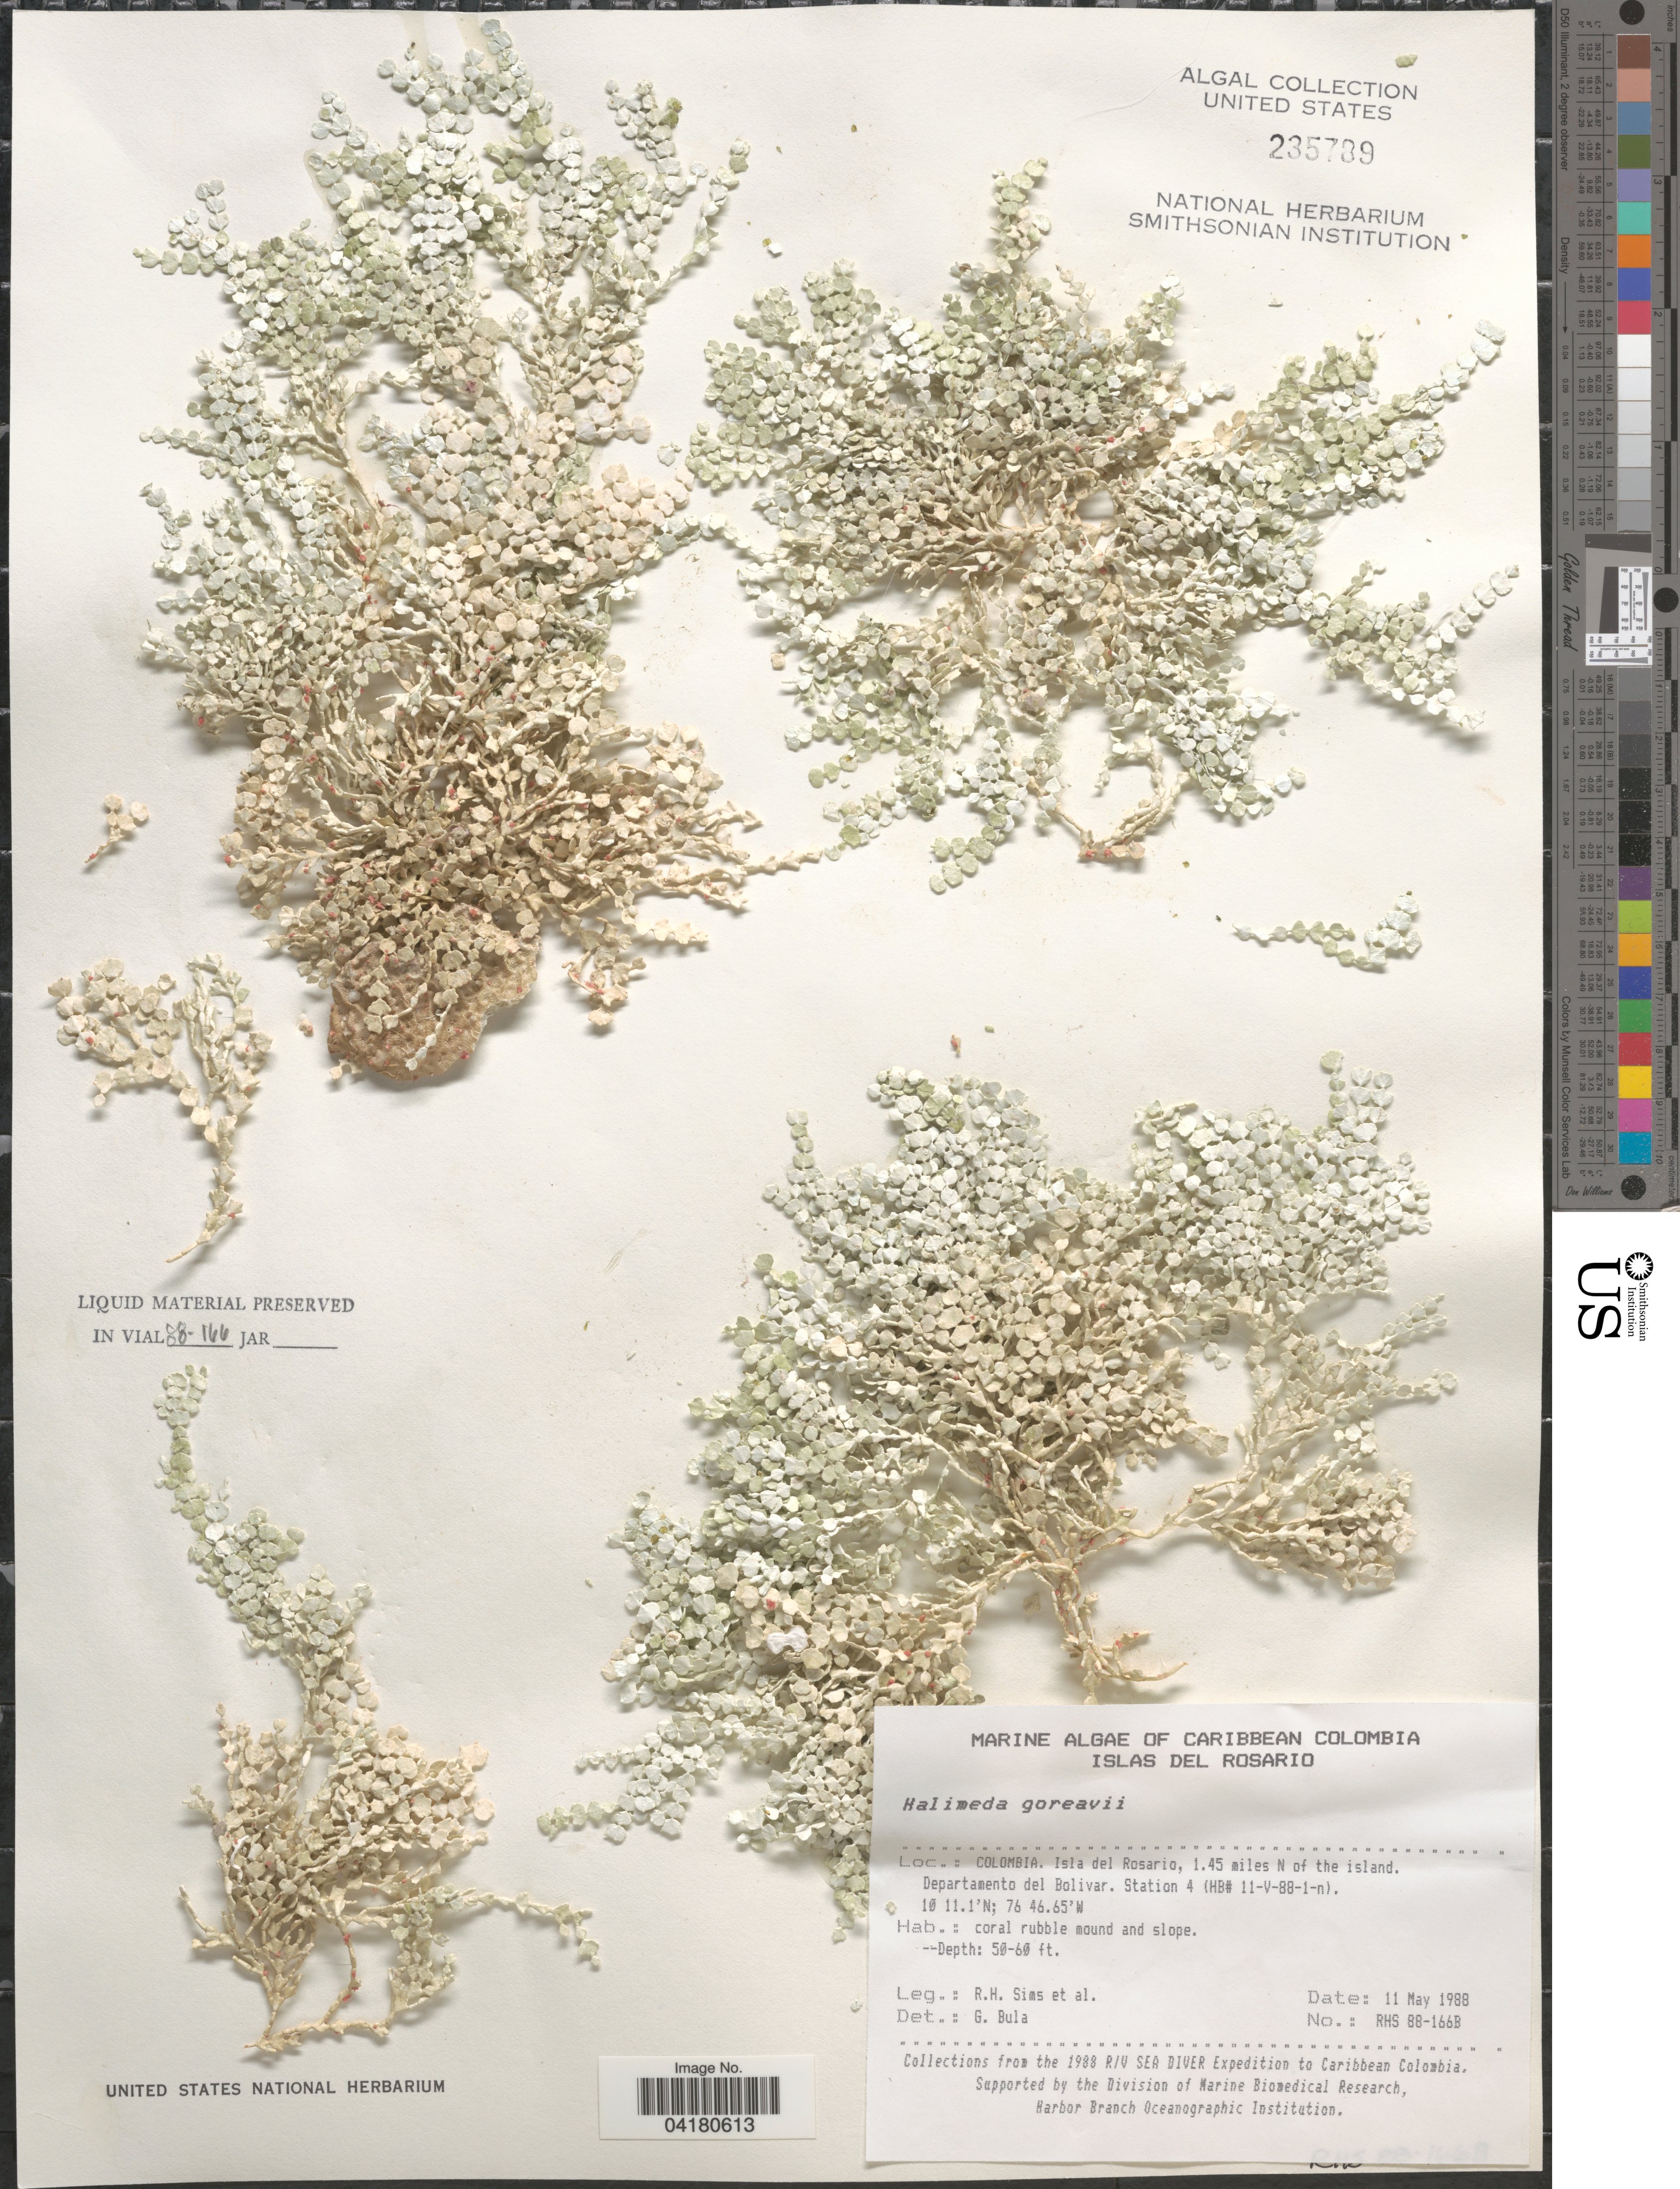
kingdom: Plantae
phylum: Chlorophyta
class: Ulvophyceae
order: Bryopsidales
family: Halimedaceae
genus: Halimeda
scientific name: Halimeda goreaui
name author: W.R. Taylor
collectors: R. H. Sims & et al.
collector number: RHS88-166B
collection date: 1988-05-11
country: Colombia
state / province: Bolívar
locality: Caribbean Colombia. Isla del Rosario, 1.45 miles N of the island. Departamento del Bolivar. Station 4 (HB# 11-V-88-1-n). The 1988 R/V Sea Diver Expedition to Caribbean Colombia.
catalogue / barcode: US 235789